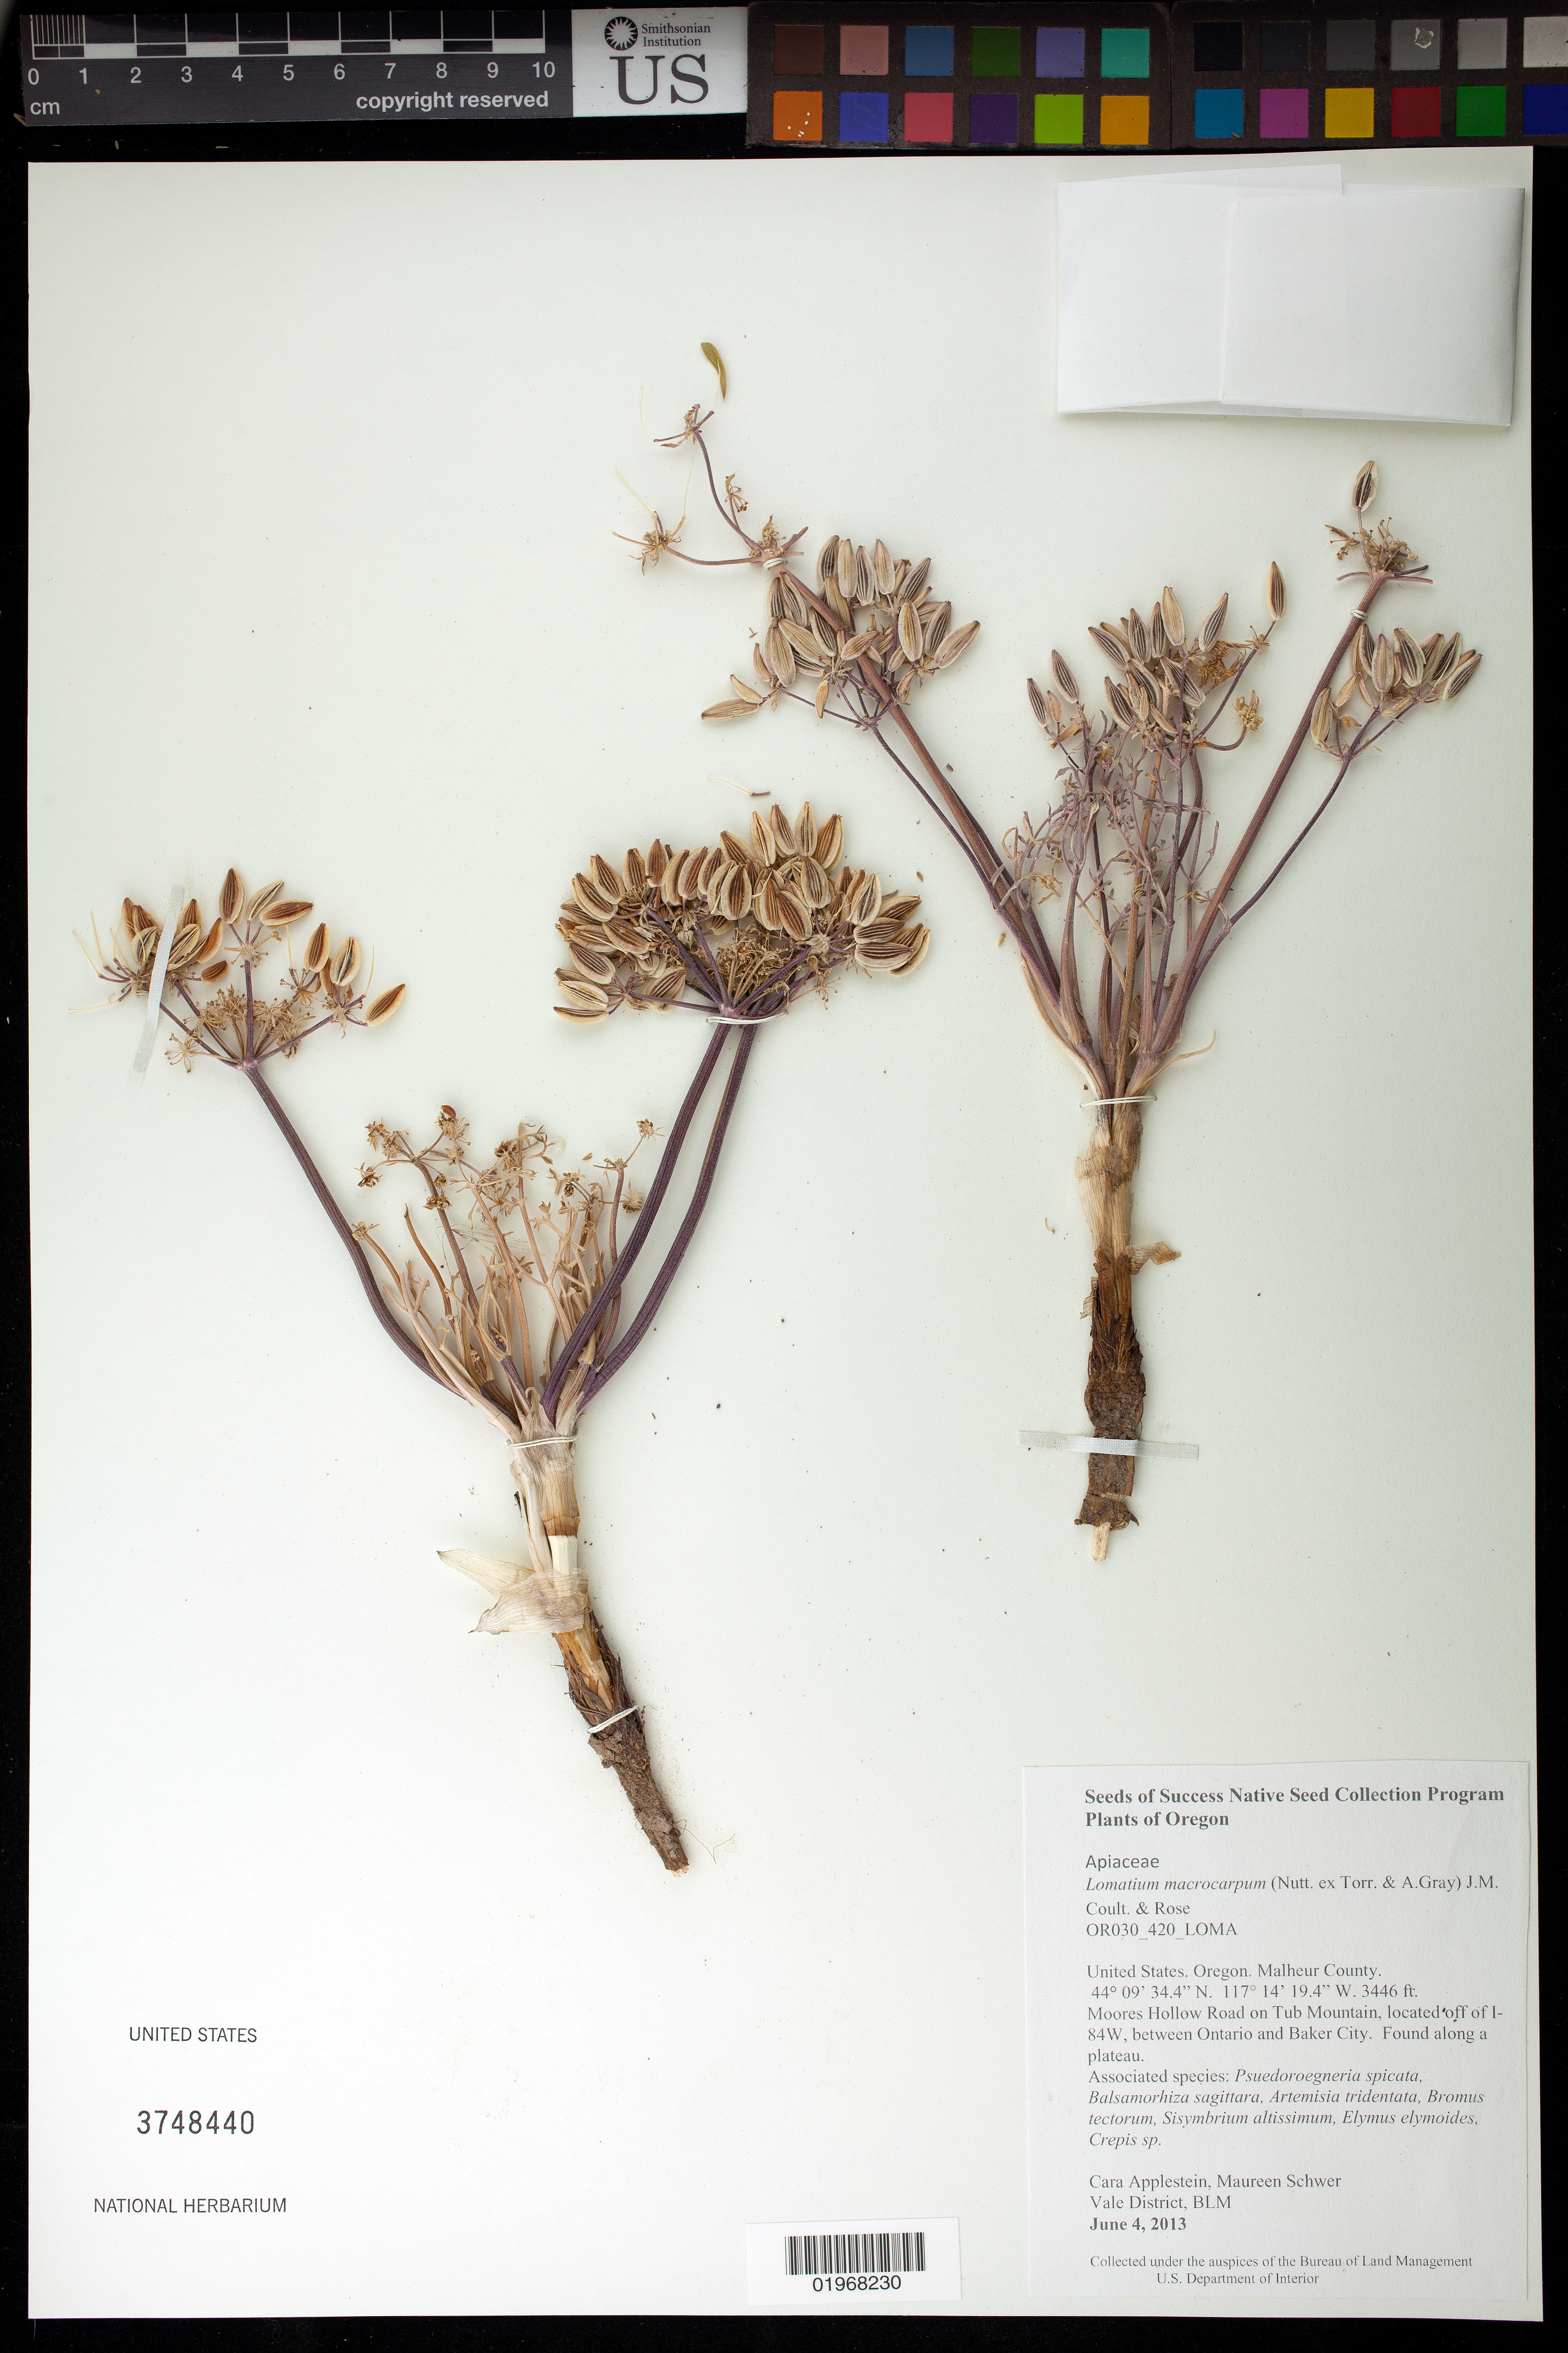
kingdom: Plantae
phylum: Tracheophyta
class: Magnoliopsida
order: Apiales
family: Apiaceae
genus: Lomatium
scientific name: Lomatium macrocarpum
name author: (Hook. et al.) J.M. Coult. & Rose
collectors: C. Applestein & M. Schwer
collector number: OR030-420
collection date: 2013-06-04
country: United States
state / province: Oregon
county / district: Malheur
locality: Moores Hollow Road on Tub Mountain, between Ontario and Baker City.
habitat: With Artemisia tridentata, Crepis sp., Bromus tectorum, ect.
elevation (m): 1050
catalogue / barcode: US 3748440